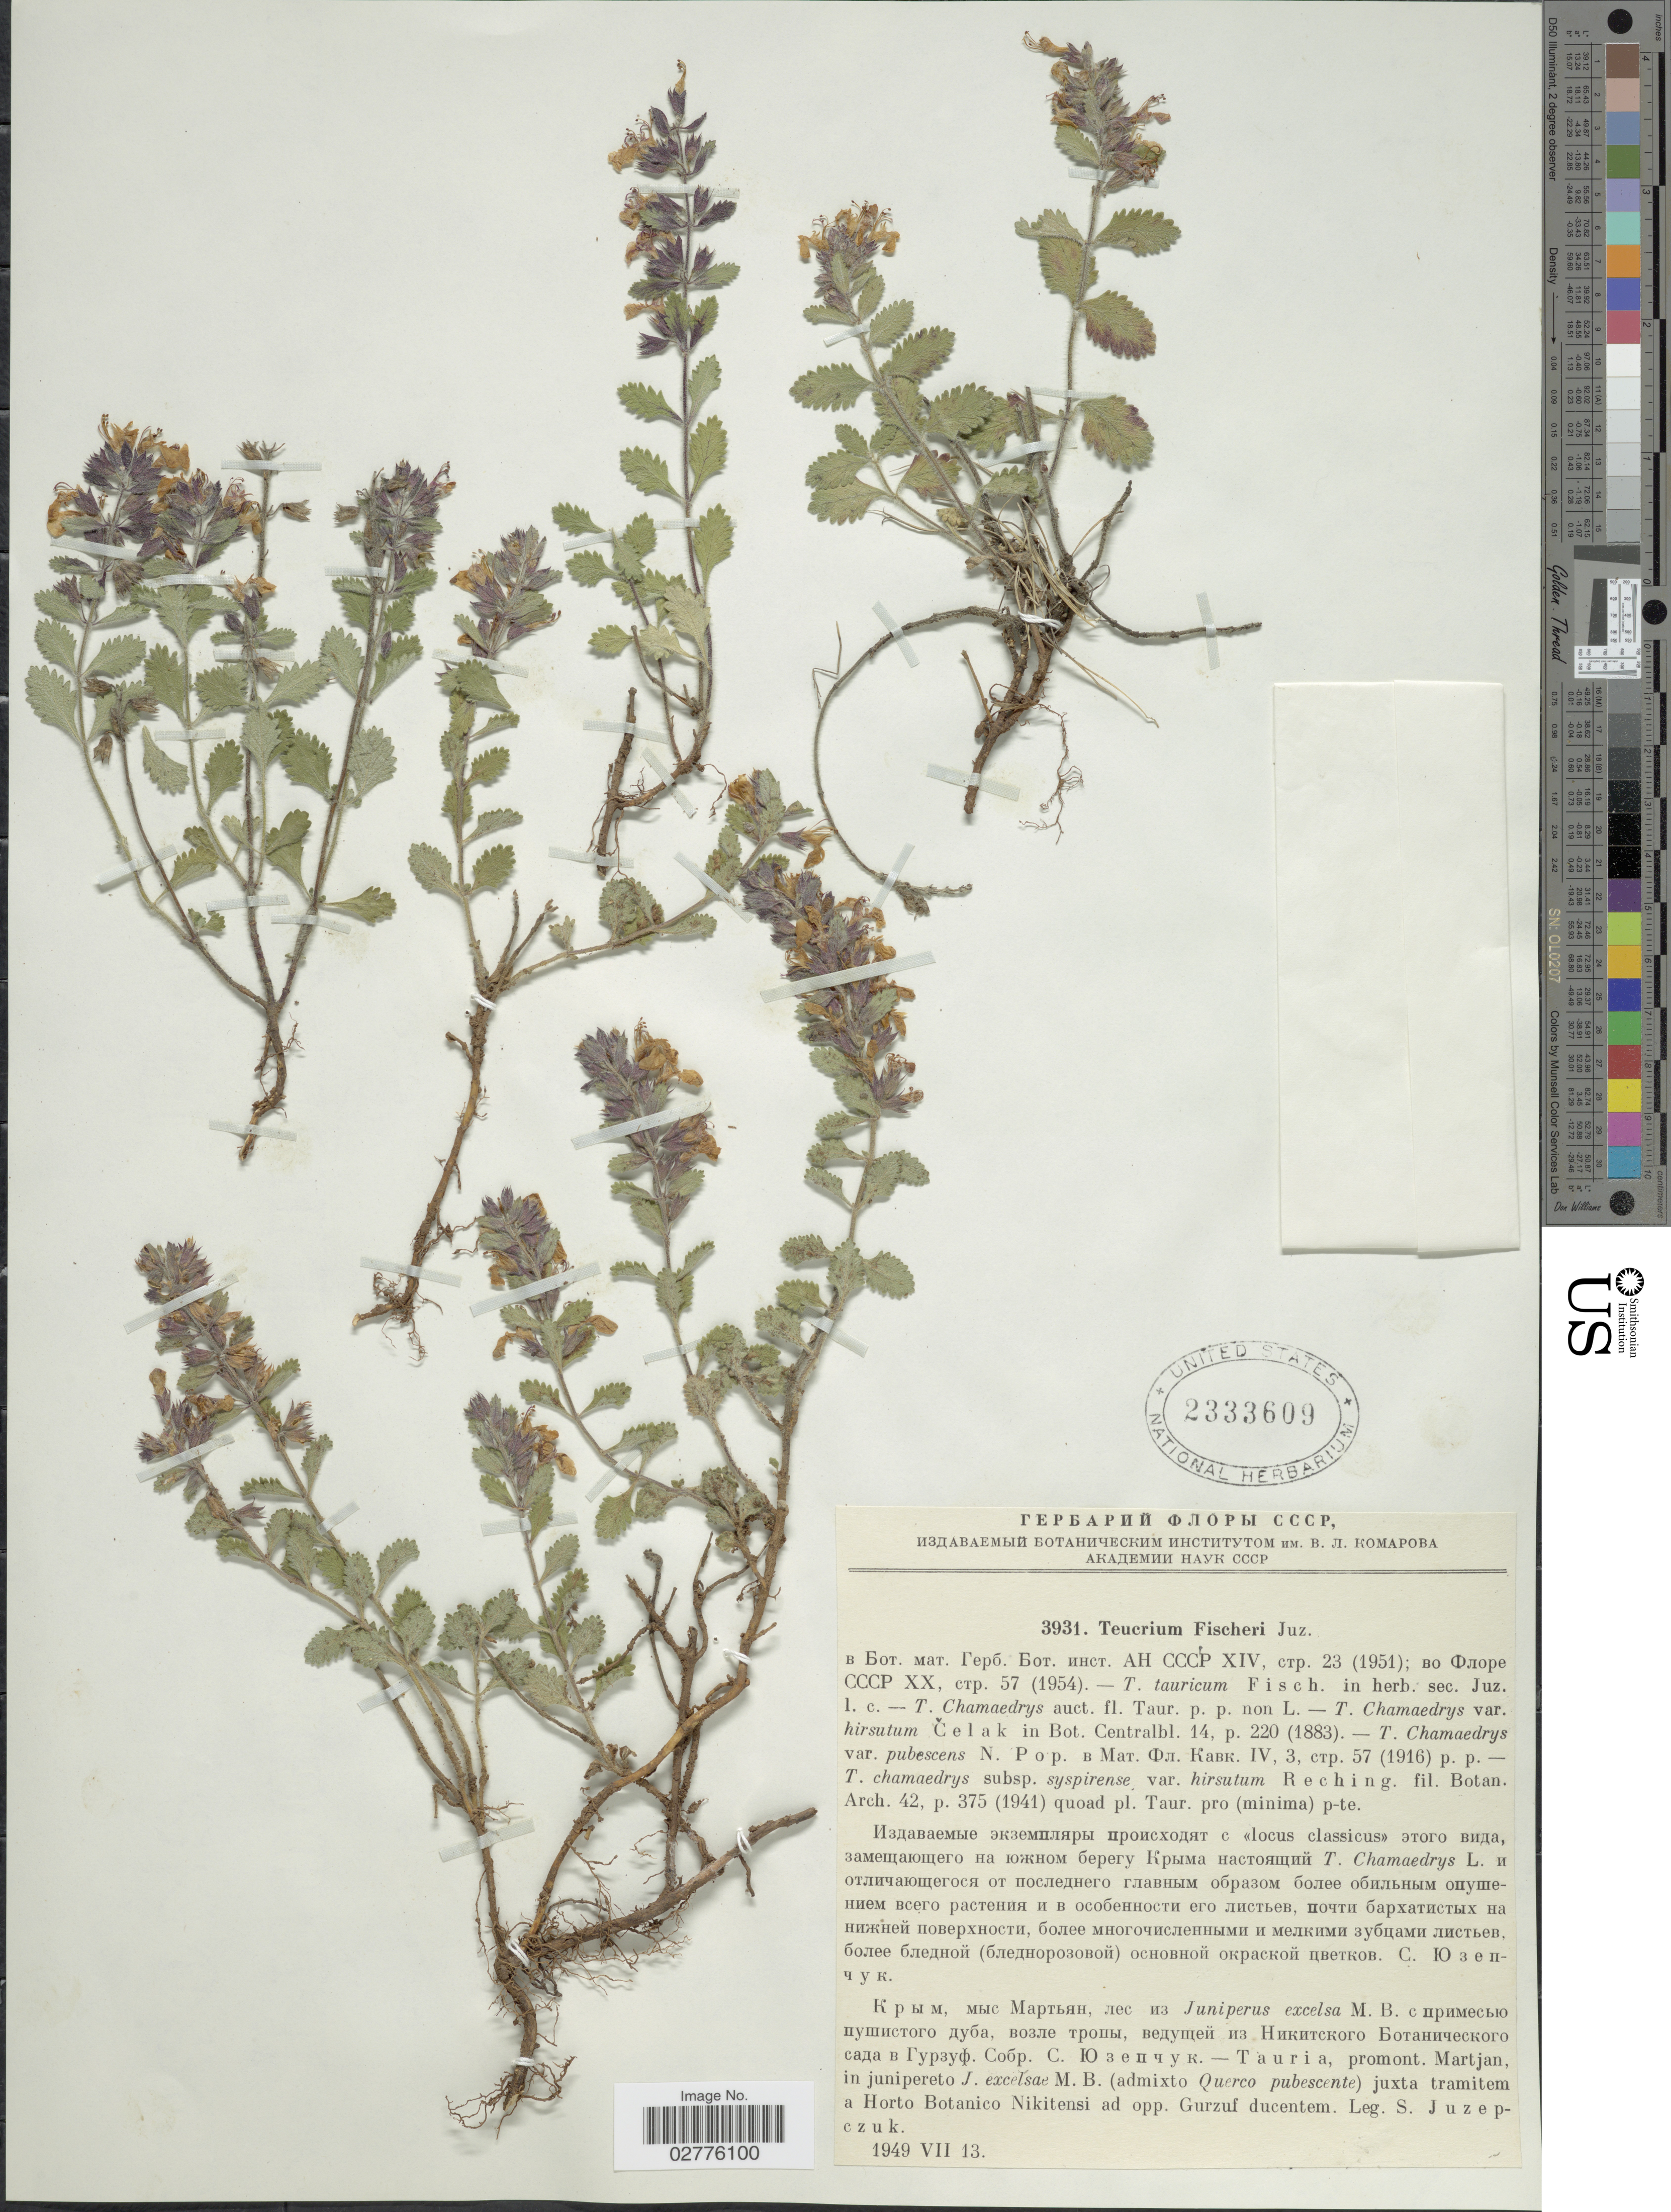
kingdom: Plantae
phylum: Tracheophyta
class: Magnoliopsida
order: Lamiales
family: Lamiaceae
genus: Teucrium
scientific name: Teucrium fischeri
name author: Juz.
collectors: S. V. Juzepczuk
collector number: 3931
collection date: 1949-07-13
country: Ukraine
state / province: Crimea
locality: Tauria, promont. Martjan, juxta tramitem a Horto Botanico Nikitensi ad opp. Gurzuf ducentem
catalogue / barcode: US 2333609